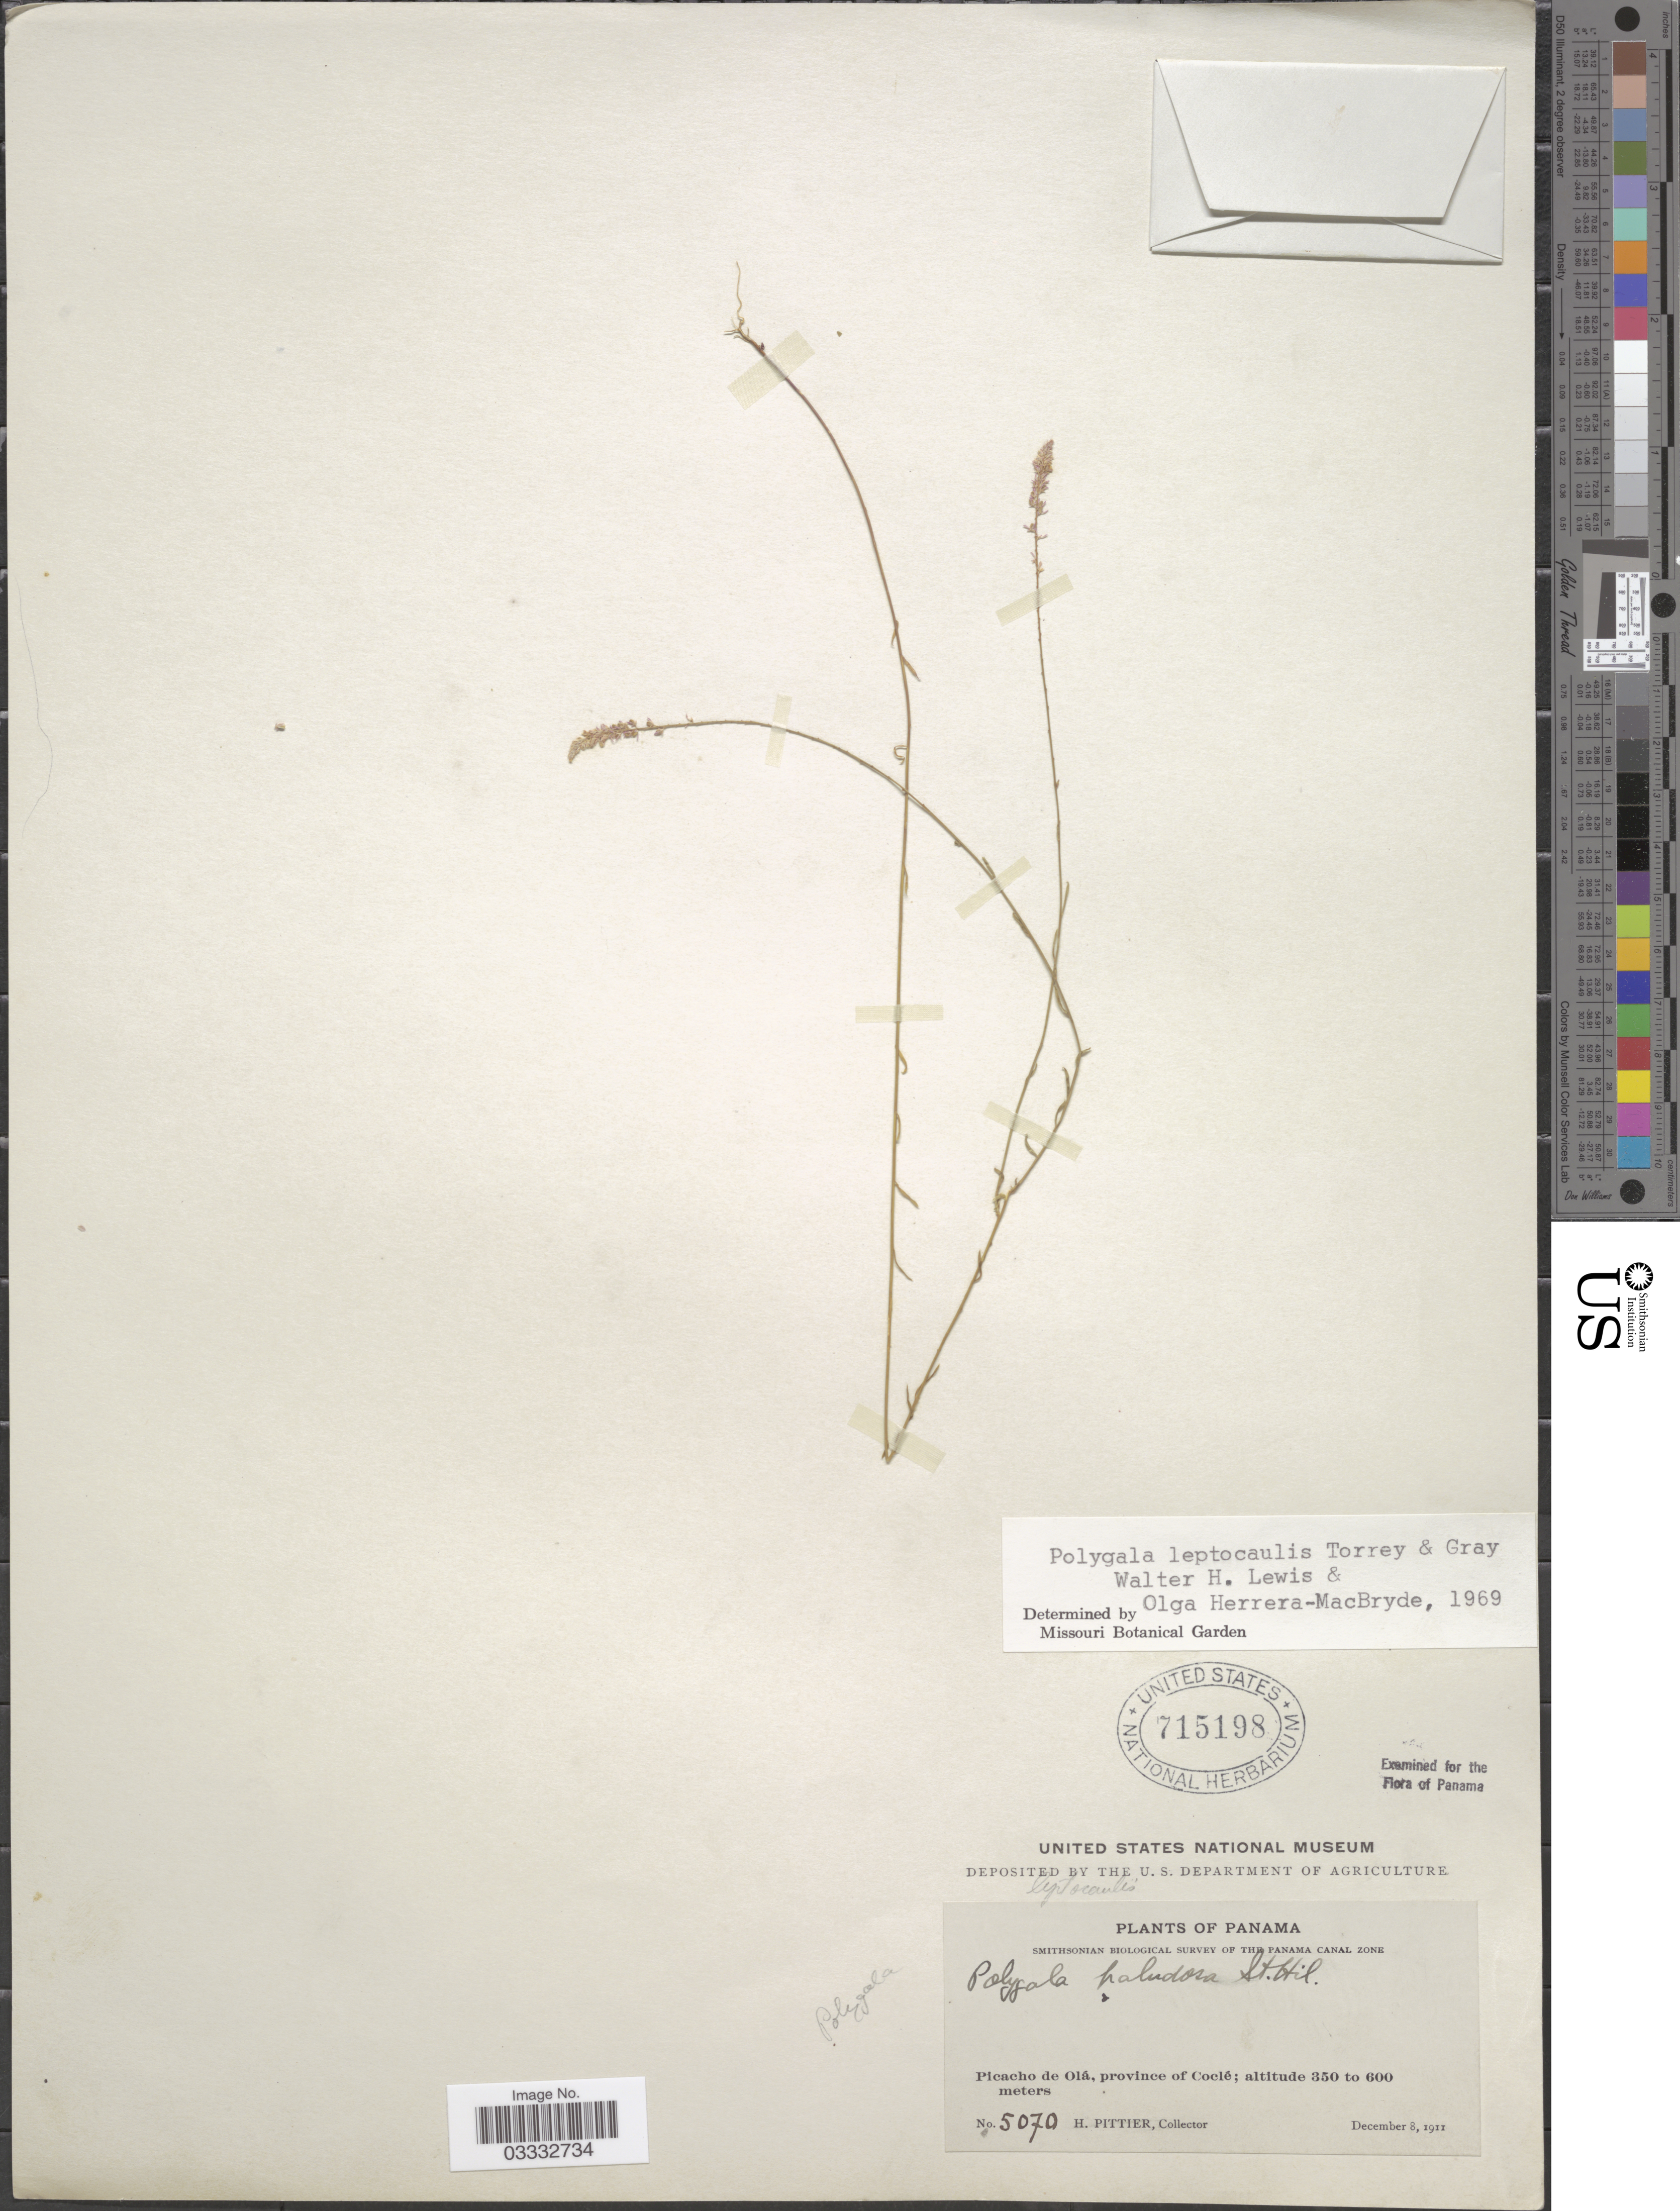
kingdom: Plantae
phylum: Tracheophyta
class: Magnoliopsida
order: Fabales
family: Polygalaceae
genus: Polygala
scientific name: Polygala leptocaulis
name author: Torr. & A. Gray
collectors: H. F. Pittier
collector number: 5070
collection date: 1911-12-08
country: Panama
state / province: Coclé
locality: Picacho de Olá.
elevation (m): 350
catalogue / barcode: US 715198